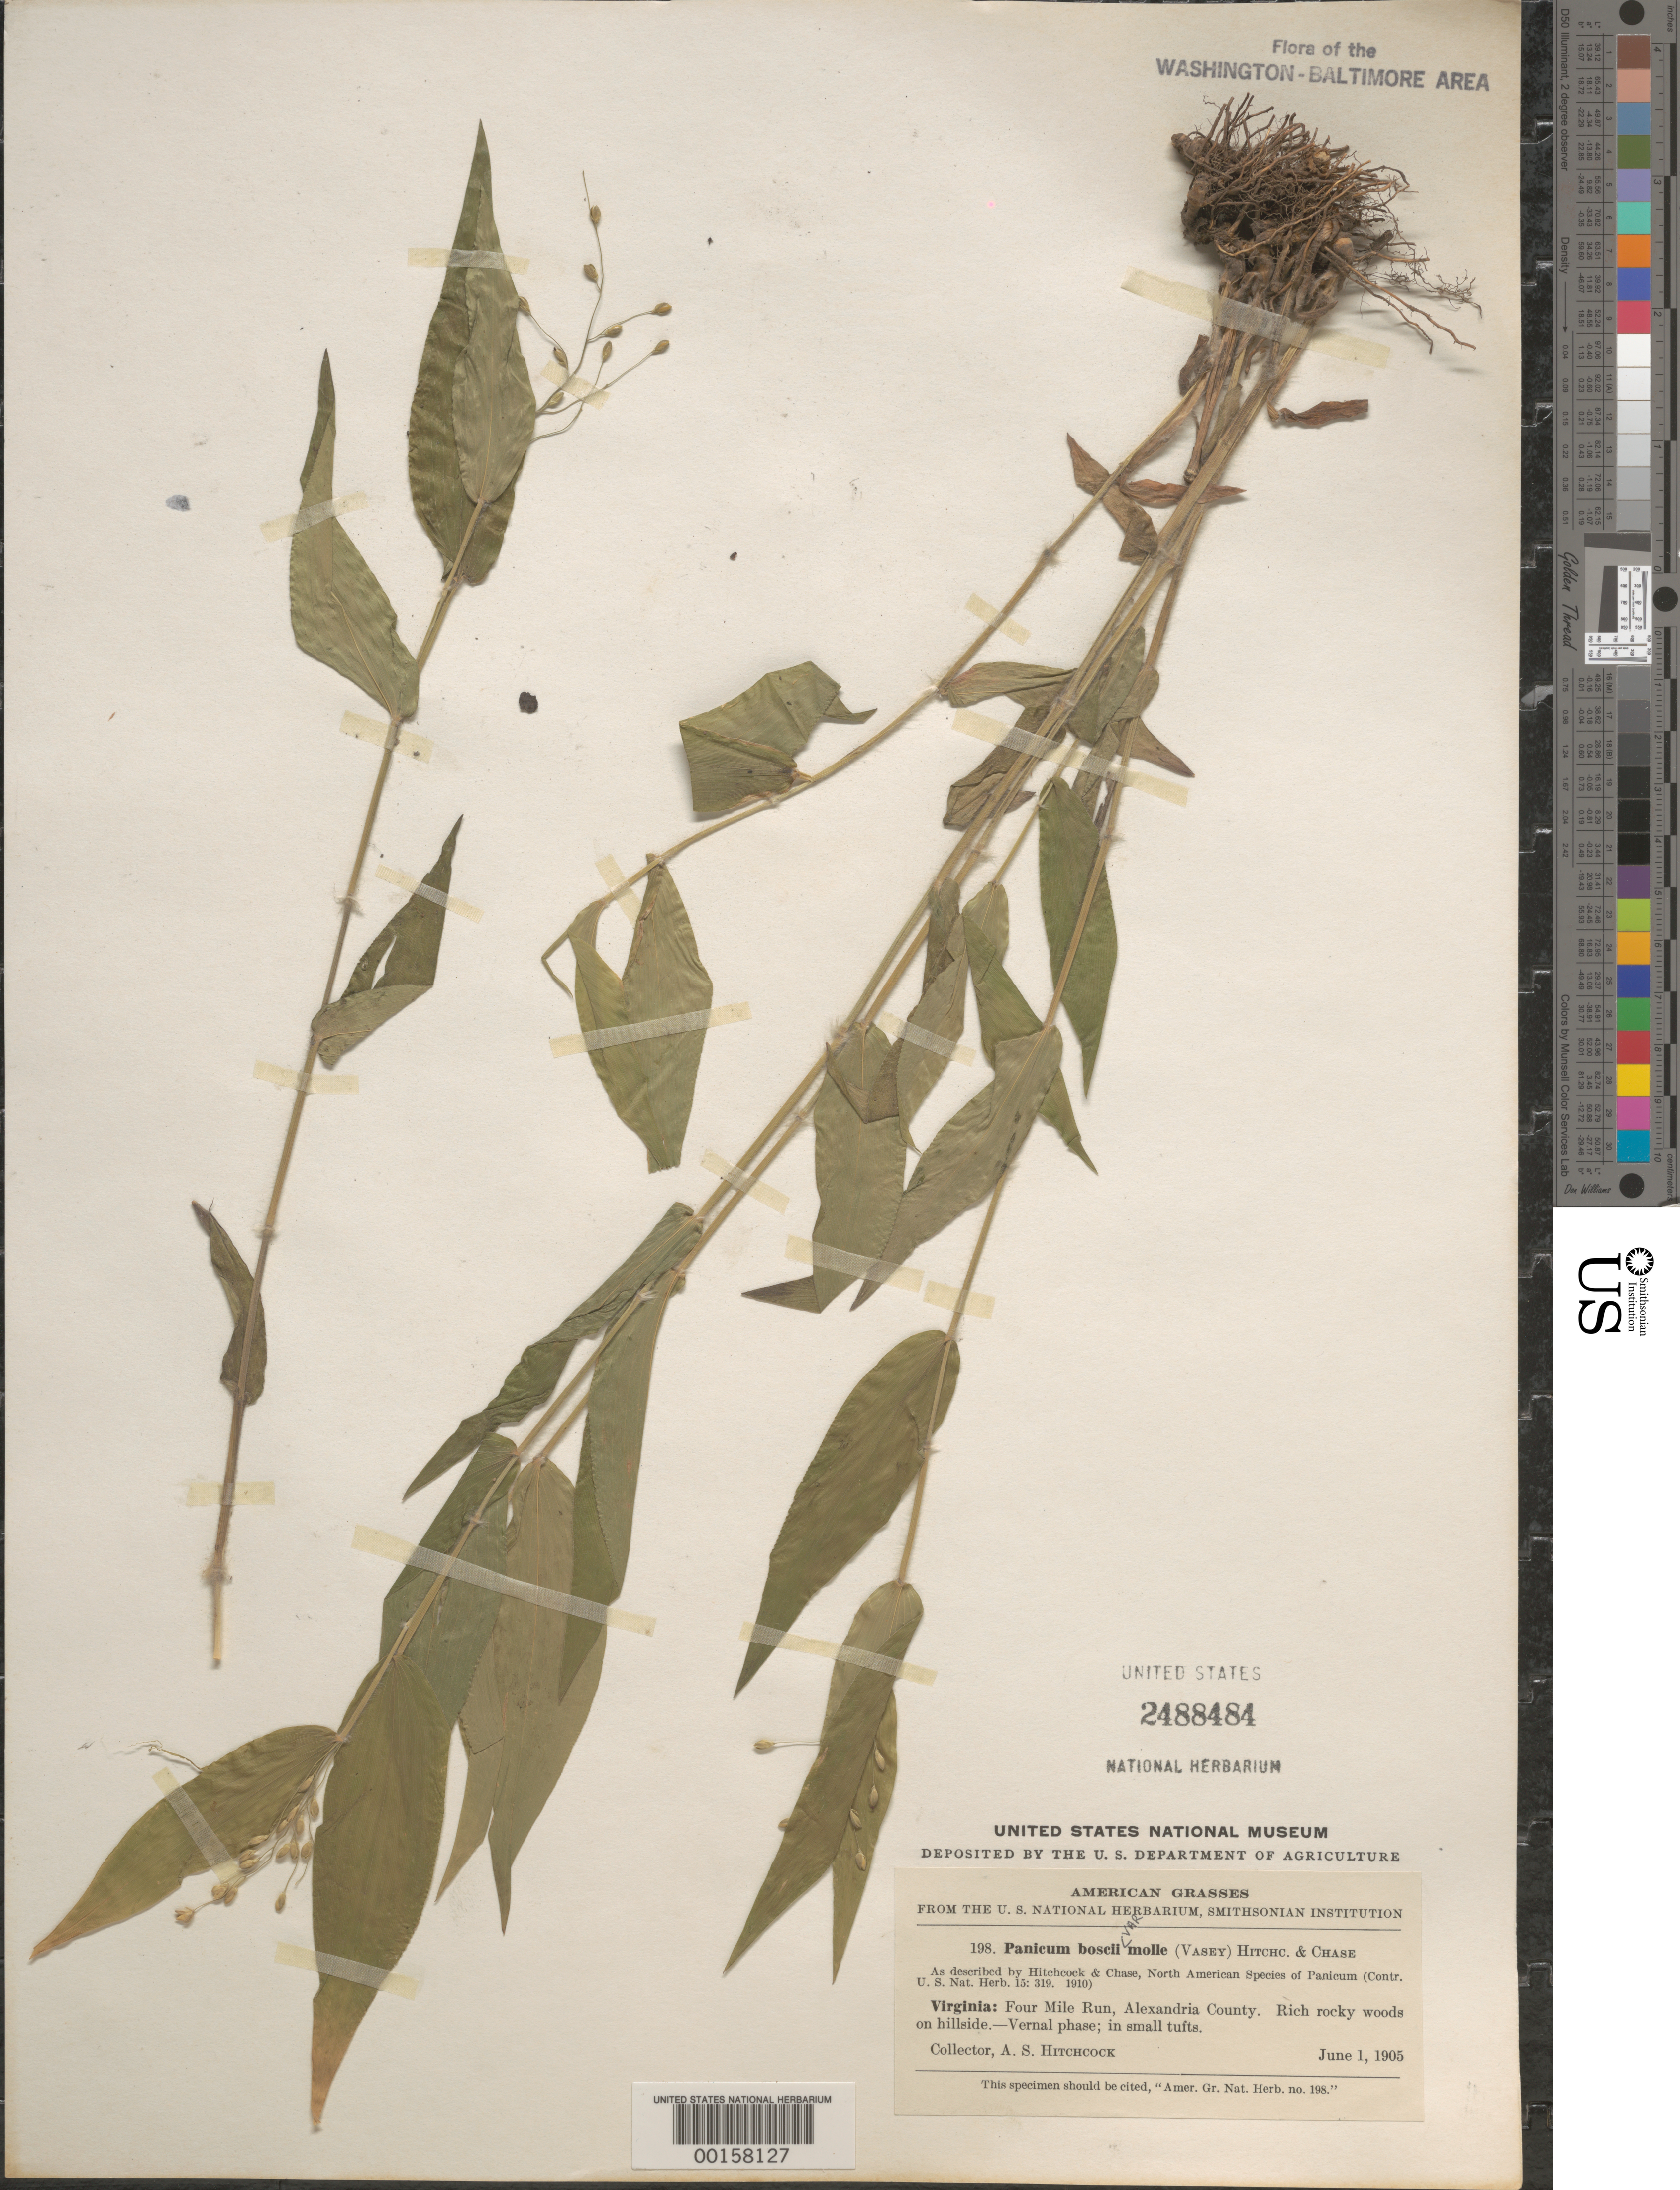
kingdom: Plantae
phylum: Tracheophyta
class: Liliopsida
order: Poales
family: Poaceae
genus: Dichanthelium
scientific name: Dichanthelium boscii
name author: (Poir.) Gould & C.A. Clark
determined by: Hitchcock, A. S.; Chase, [M.] A.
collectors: A. S. Hitchcock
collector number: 198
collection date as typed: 01 Jun 1905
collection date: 1905-06-01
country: United States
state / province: Virginia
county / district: Arlington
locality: Four Mile Run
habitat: Rich rocky woods on hillside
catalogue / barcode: US 2488484